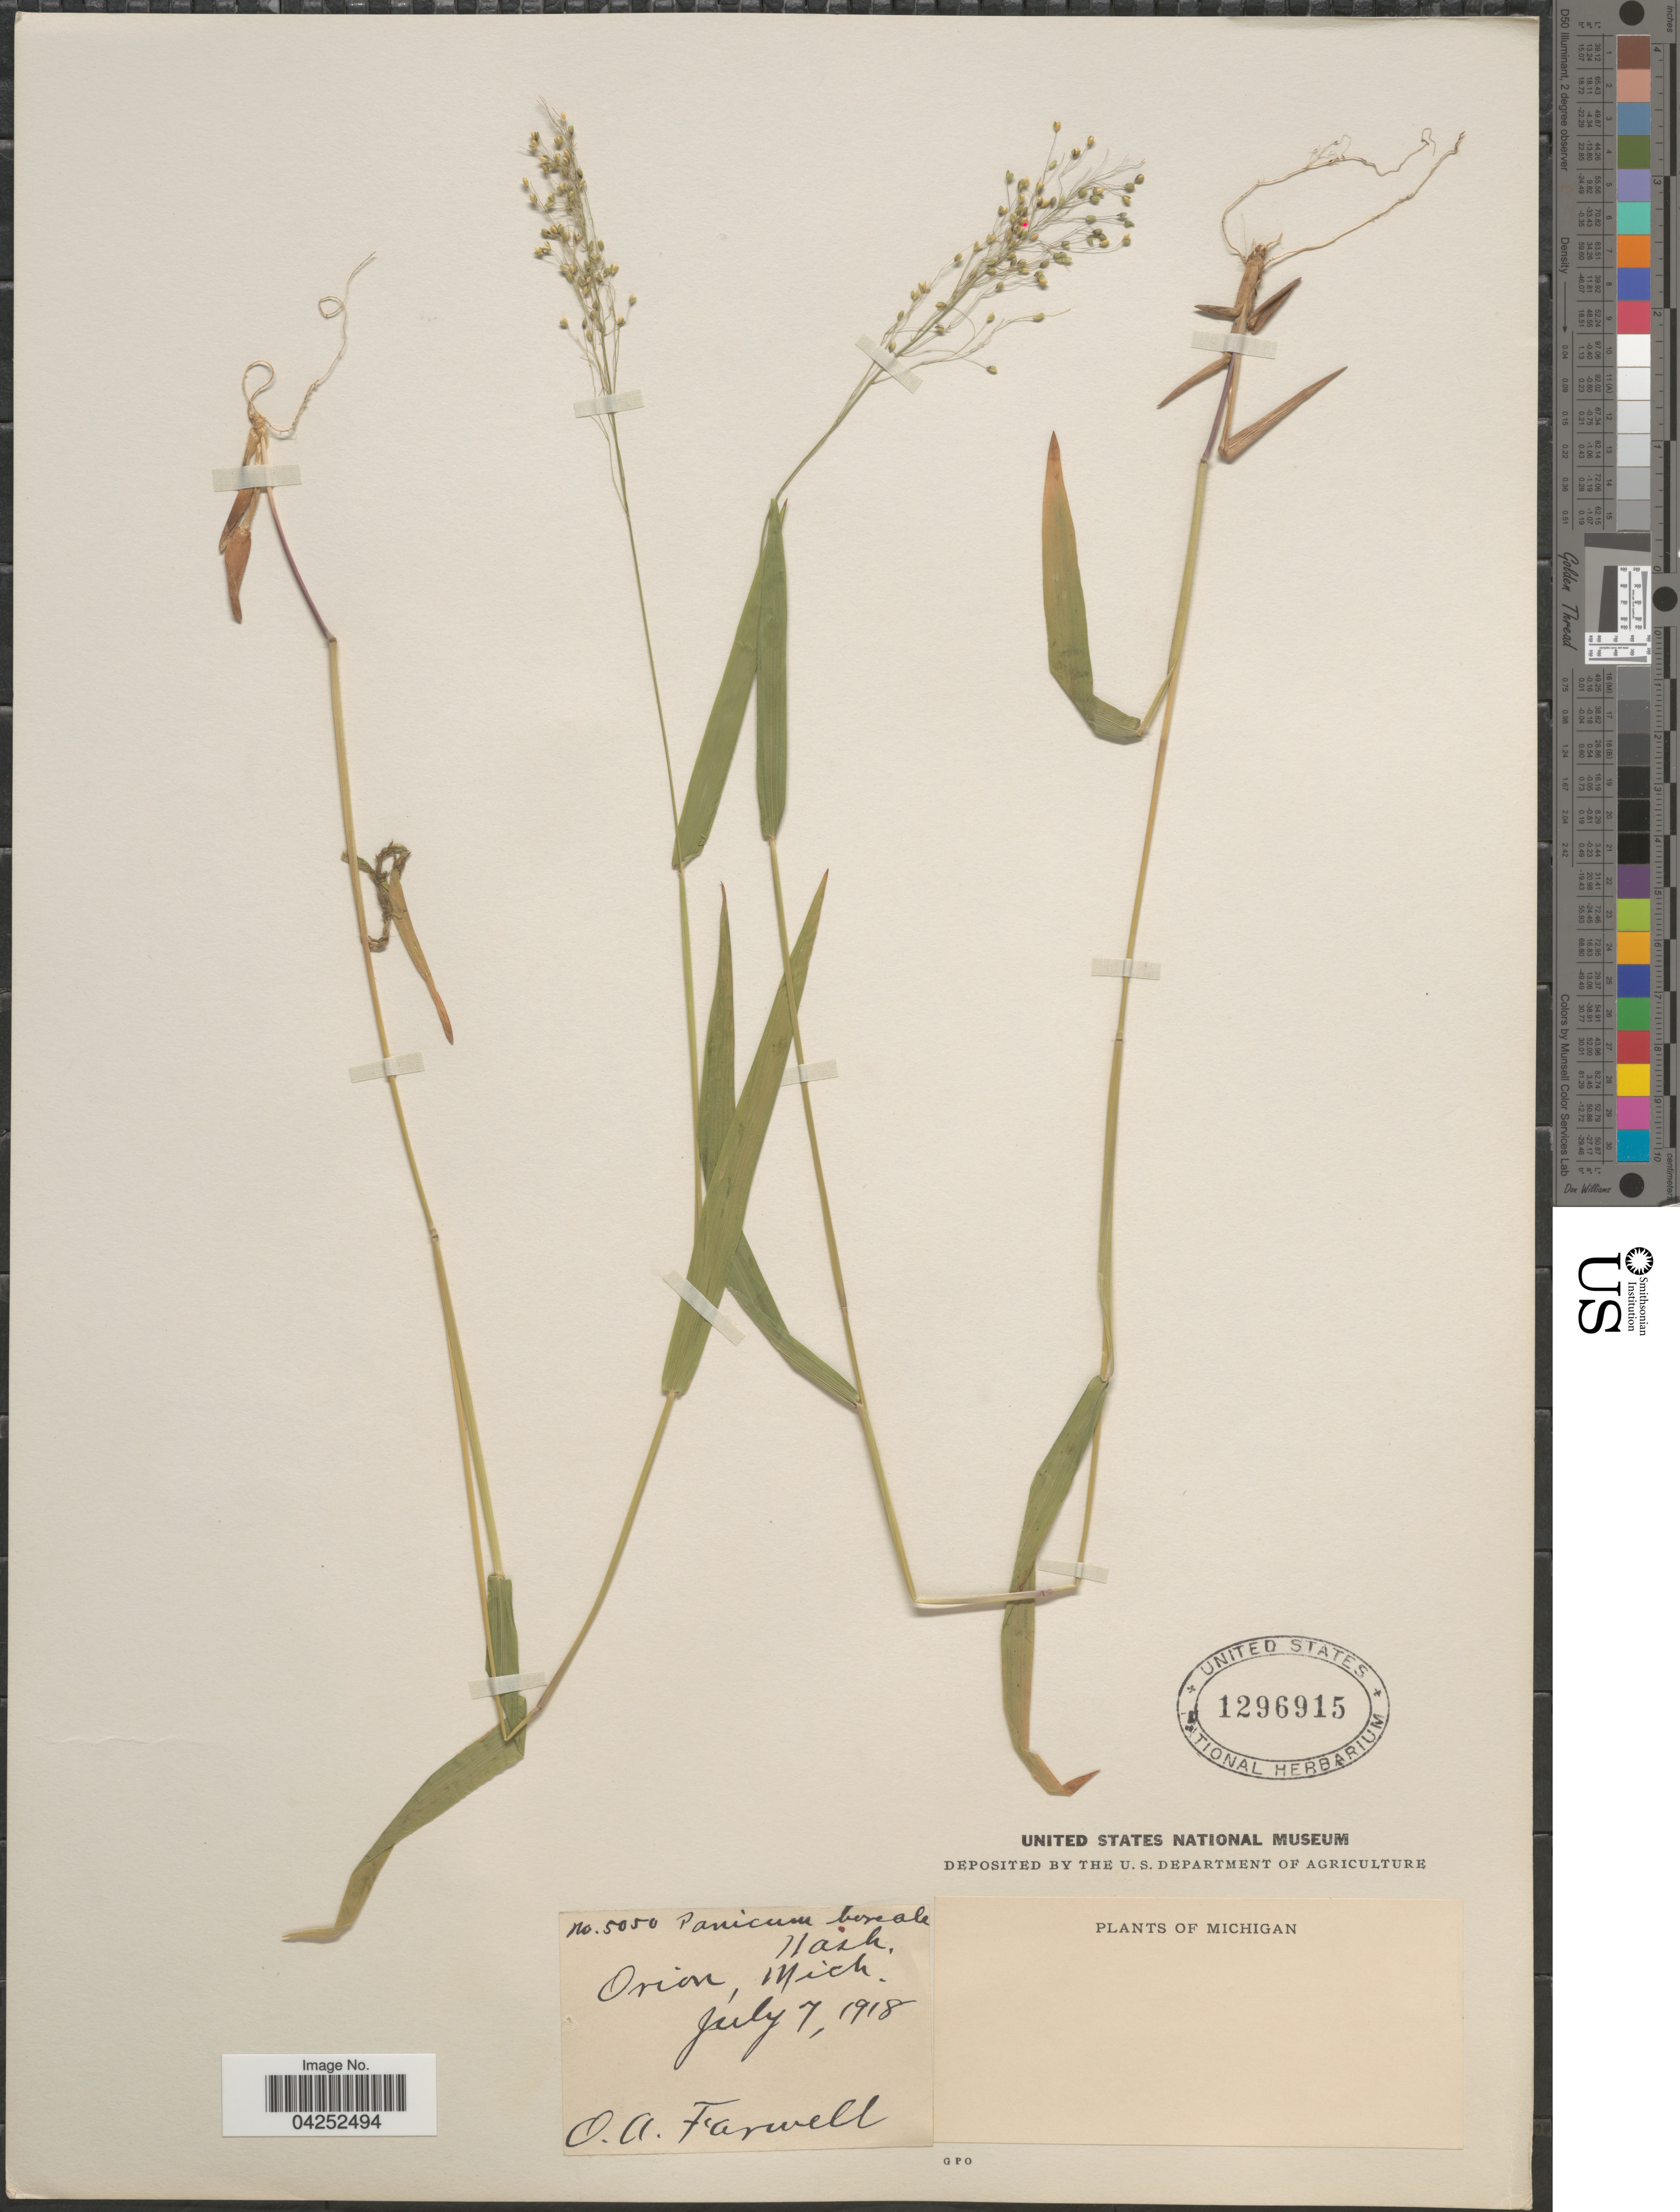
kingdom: Plantae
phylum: Tracheophyta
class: Liliopsida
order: Poales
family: Poaceae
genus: Dichanthelium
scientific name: Dichanthelium boreale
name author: (Nash) Freckmann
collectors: O. Farwell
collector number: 5050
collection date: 1918-07-07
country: United States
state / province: Michigan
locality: Orion.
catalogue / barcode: US 1296915